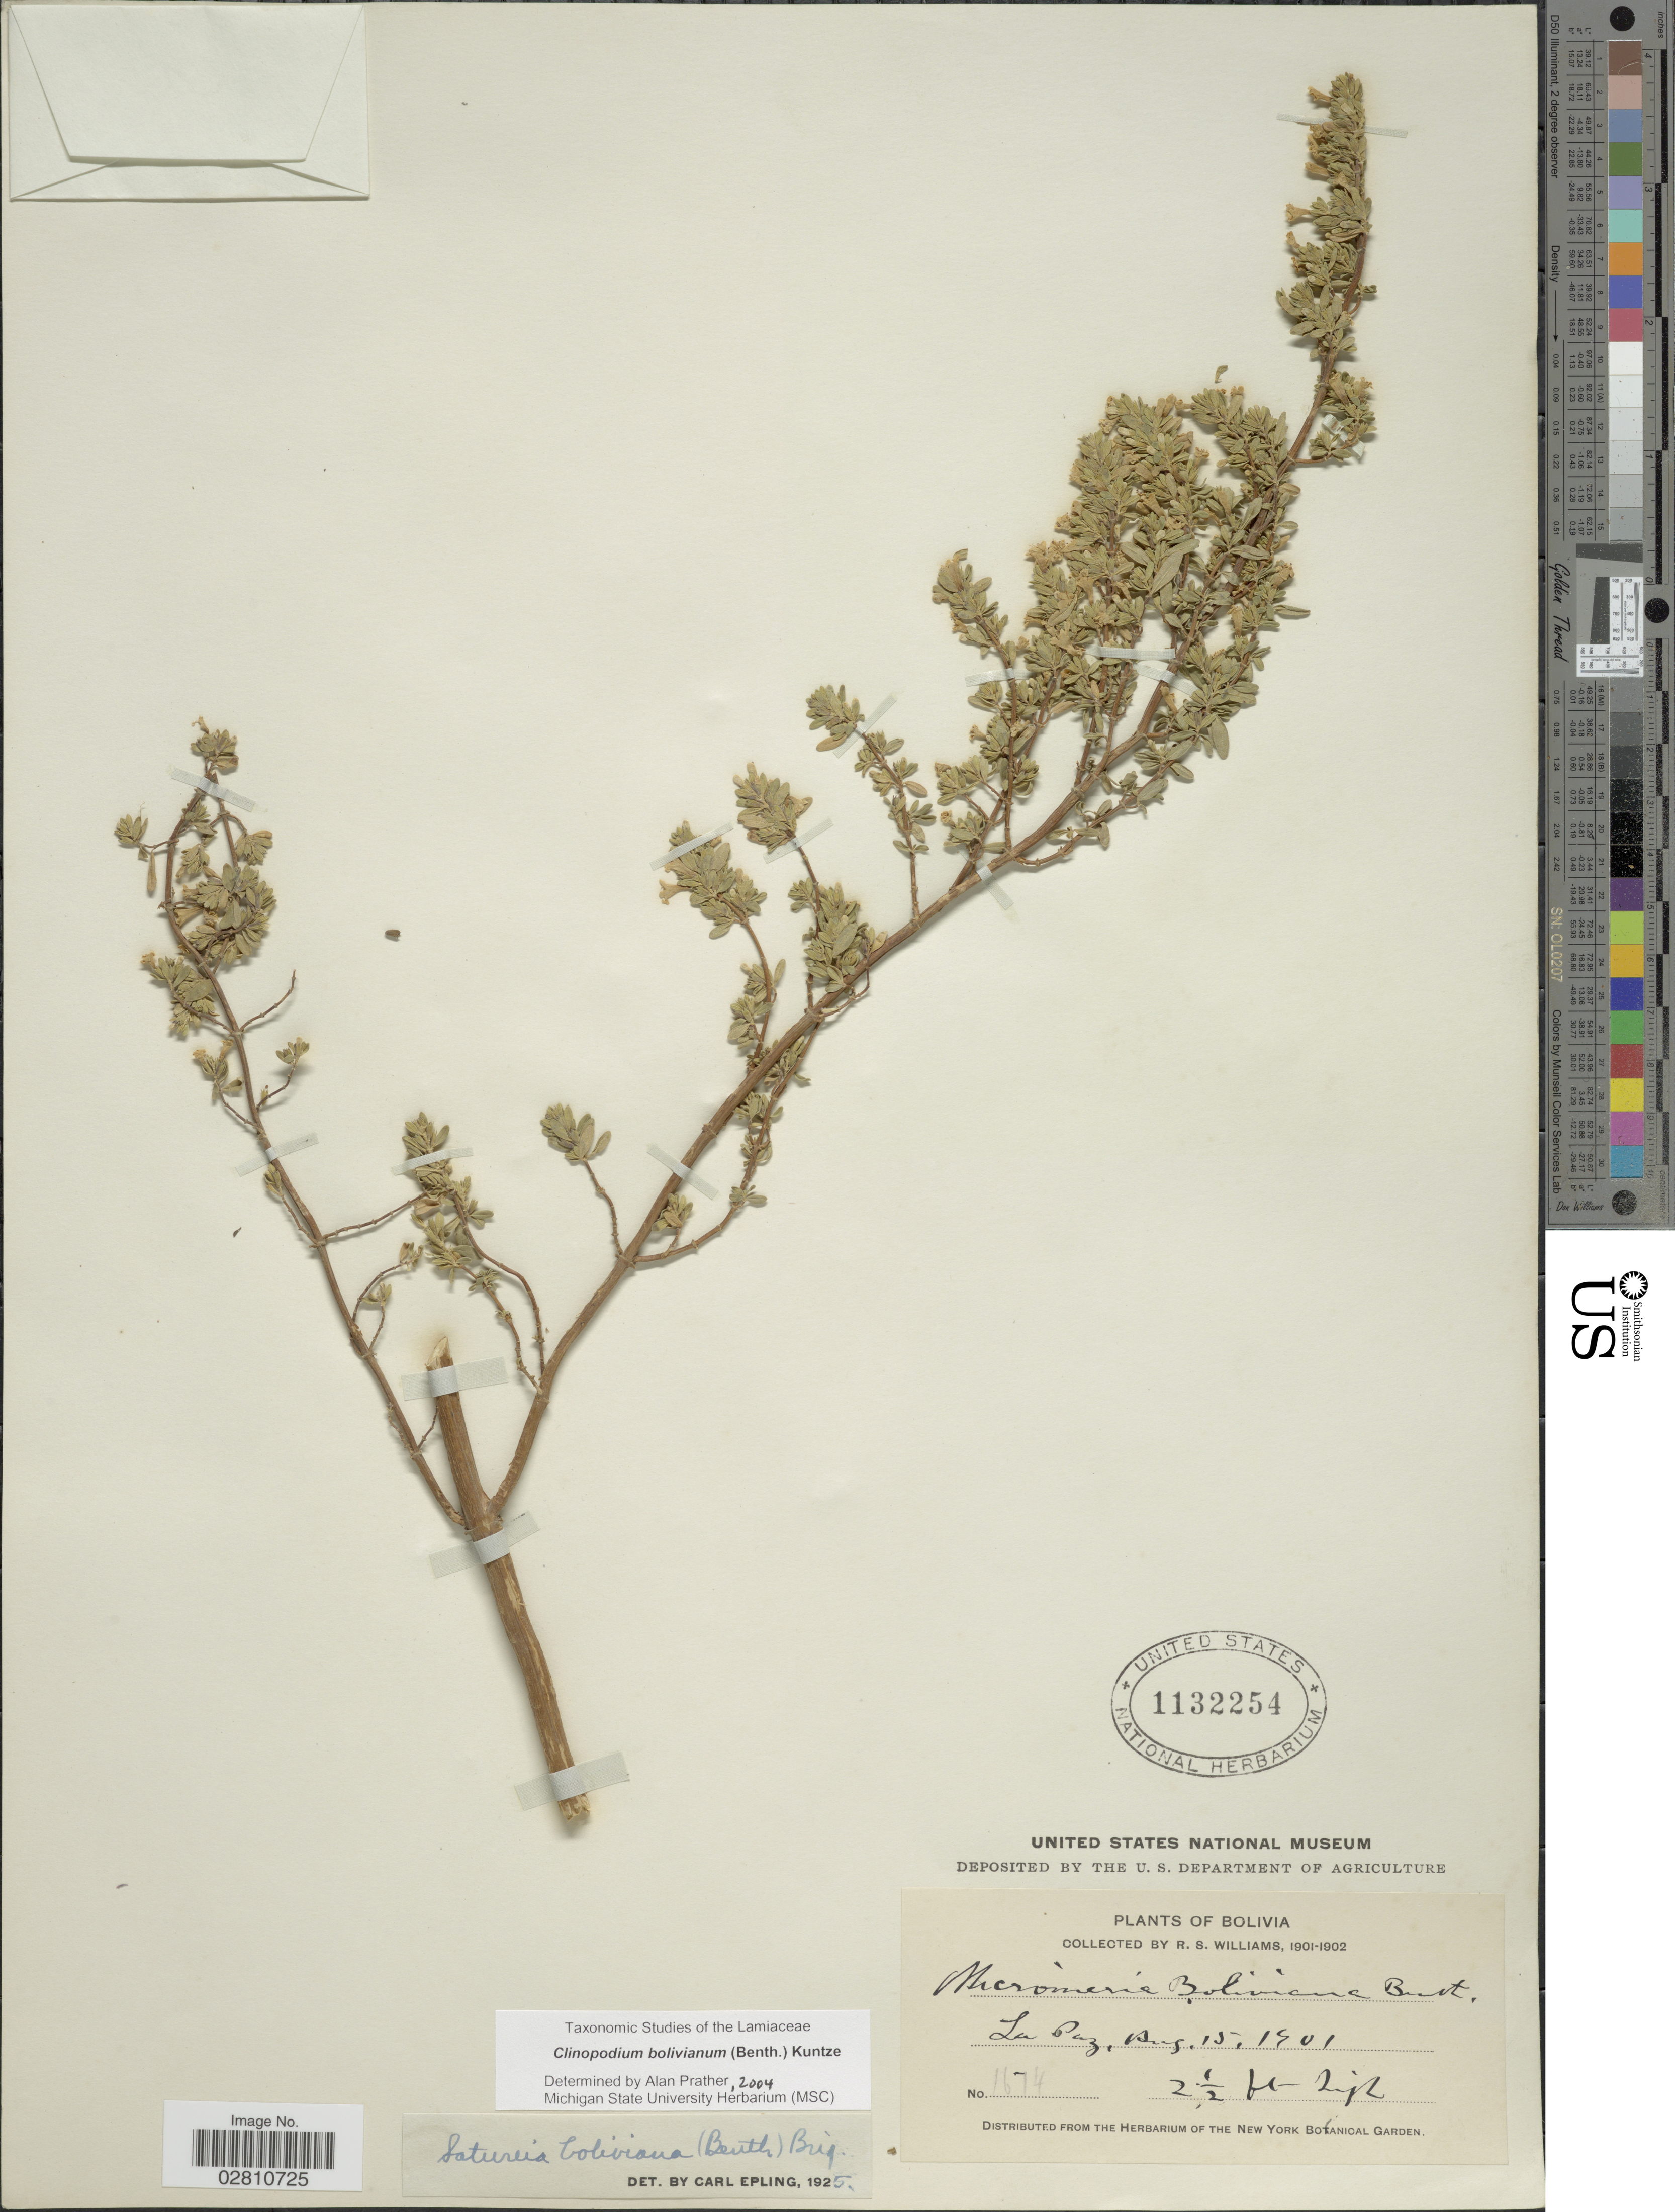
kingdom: Plantae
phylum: Tracheophyta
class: Magnoliopsida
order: Lamiales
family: Lamiaceae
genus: Clinopodium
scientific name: Clinopodium bolivianum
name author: (Benth.) Kuntze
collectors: R. S. Williams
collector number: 1674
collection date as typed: Aug. 15, 1901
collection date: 1901-08-15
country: Bolivia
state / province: La Paz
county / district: Murillo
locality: La Paz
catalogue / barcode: US 1132254